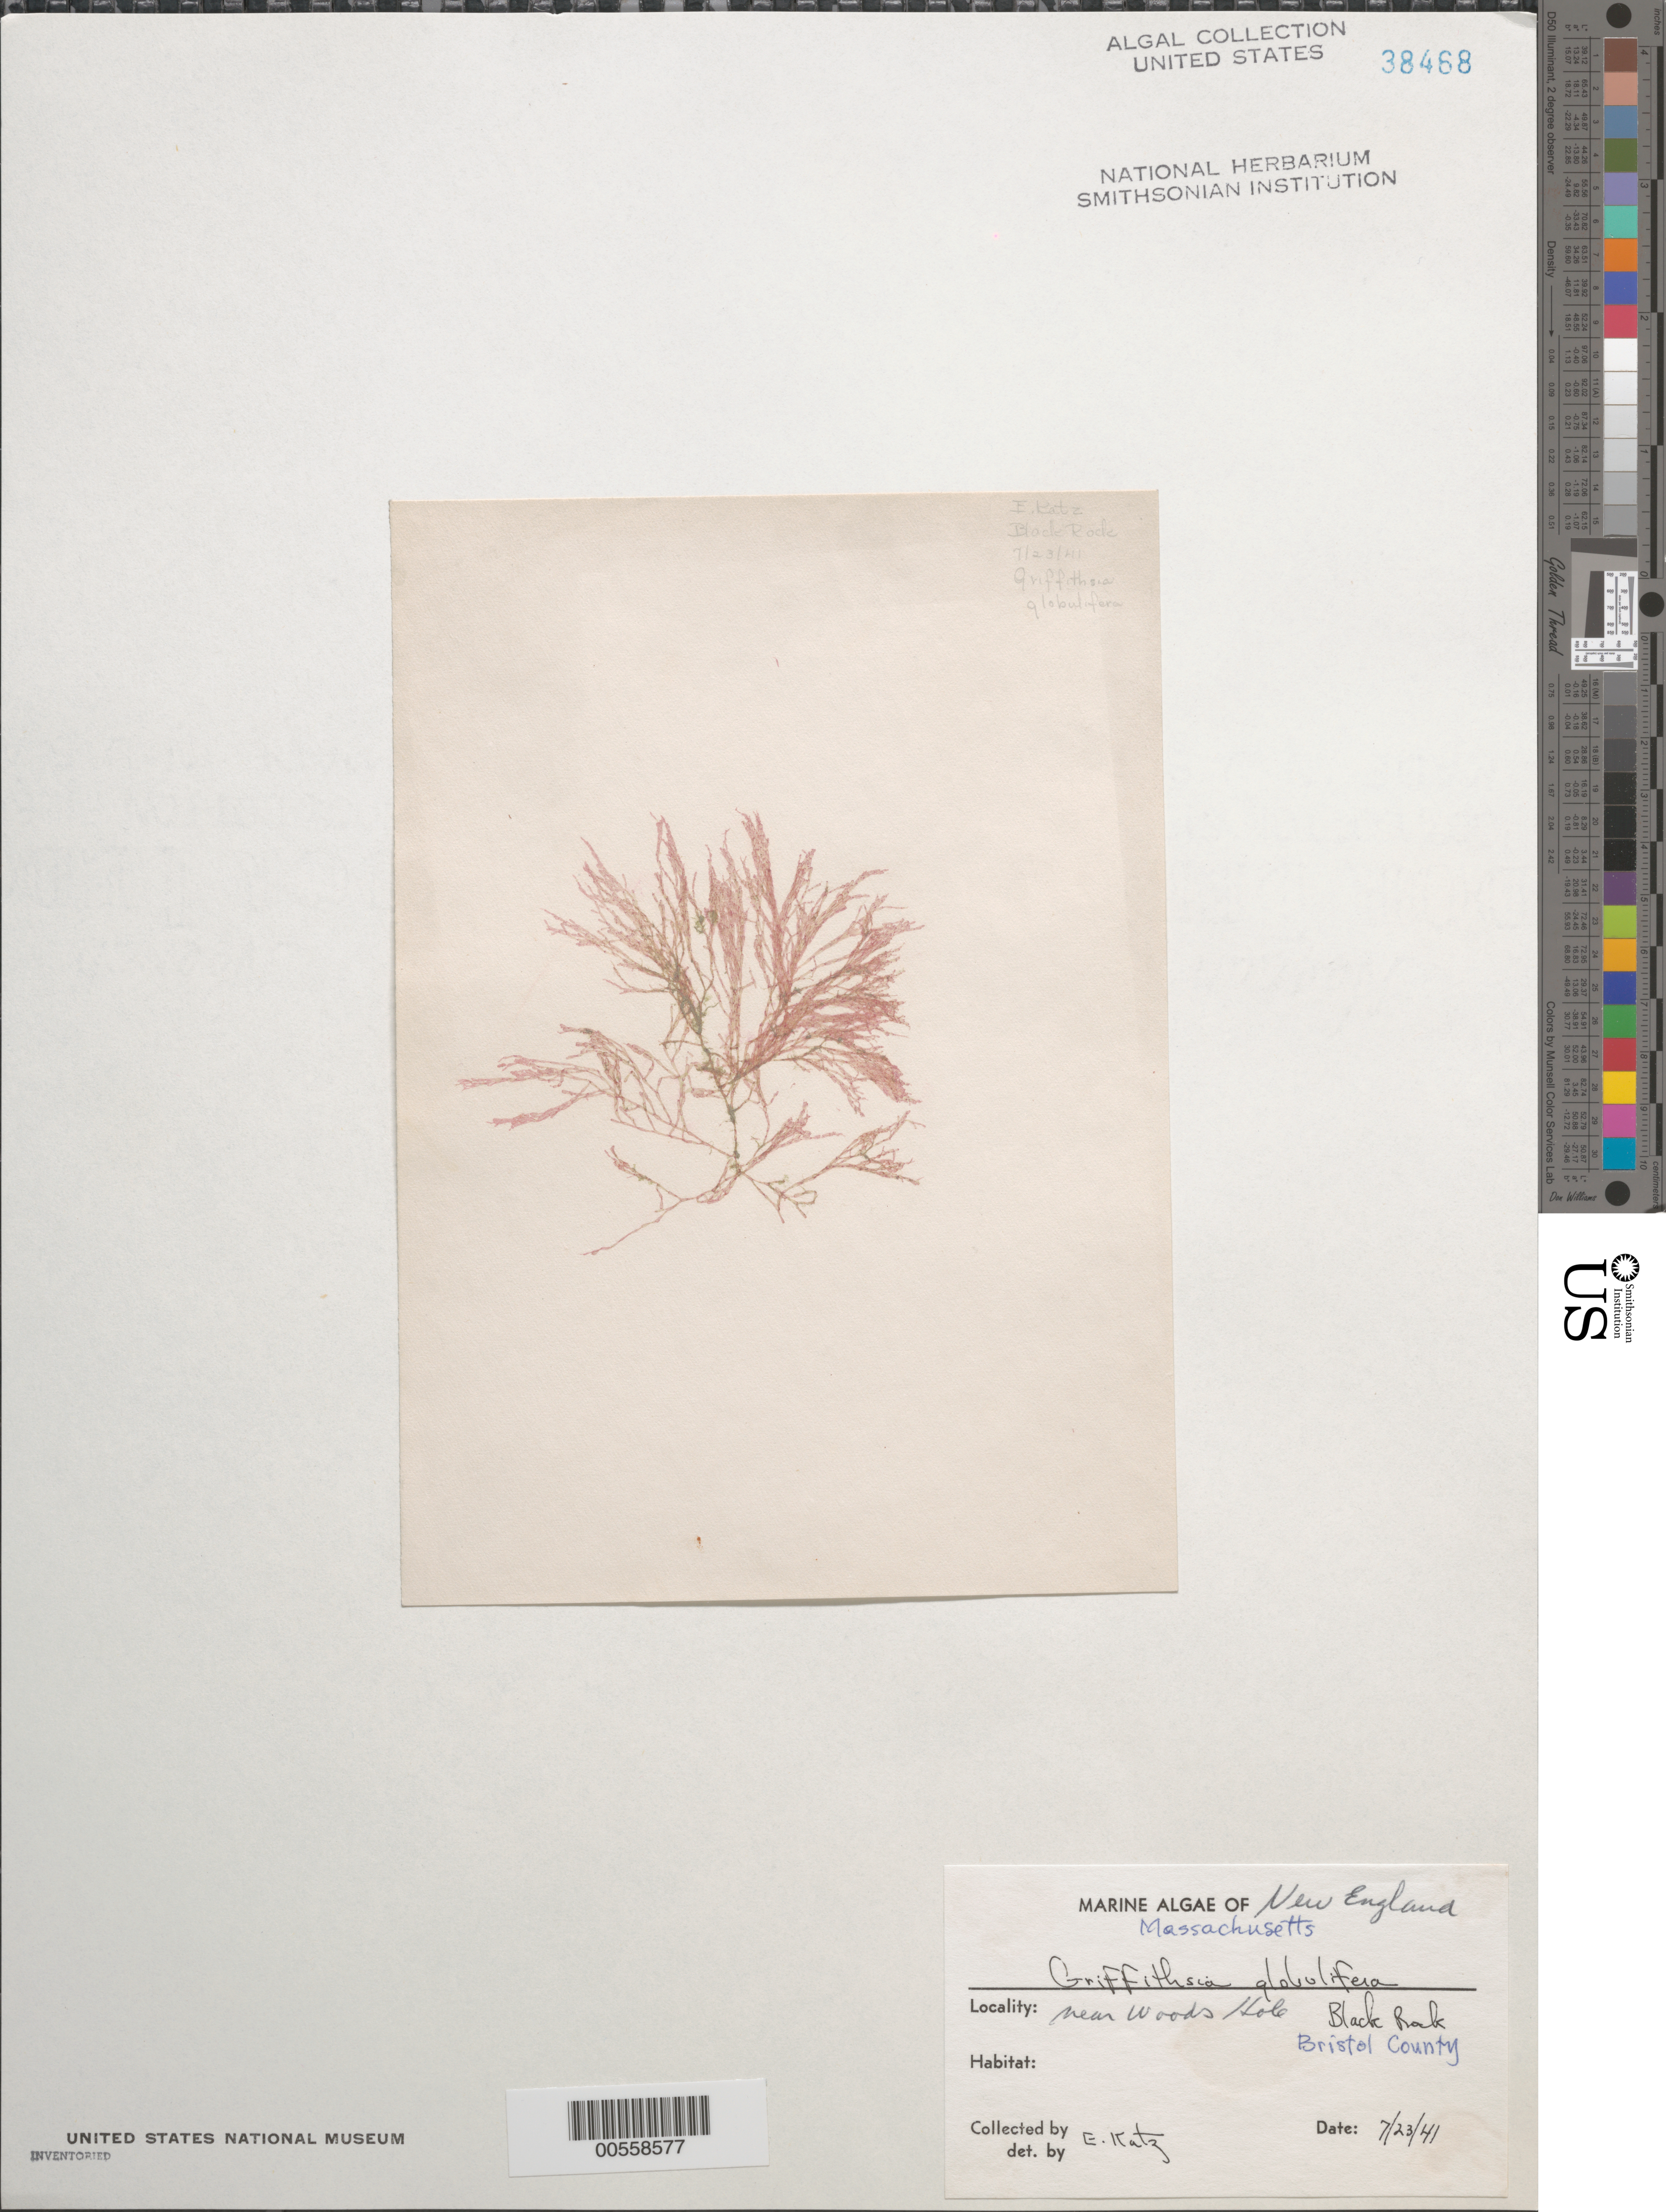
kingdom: Plantae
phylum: Rhodophyta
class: Florideophyceae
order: Ceramiales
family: Wrangeliaceae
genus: Griffithsia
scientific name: Griffithsia globulifera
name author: Harv. ex Kütz.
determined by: Katz, E.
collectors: E. Katz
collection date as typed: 23 Jul 1941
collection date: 1941-07-23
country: United States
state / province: Massachusetts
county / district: Bristol County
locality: Black Rock, near New Bedford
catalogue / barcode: US 38468